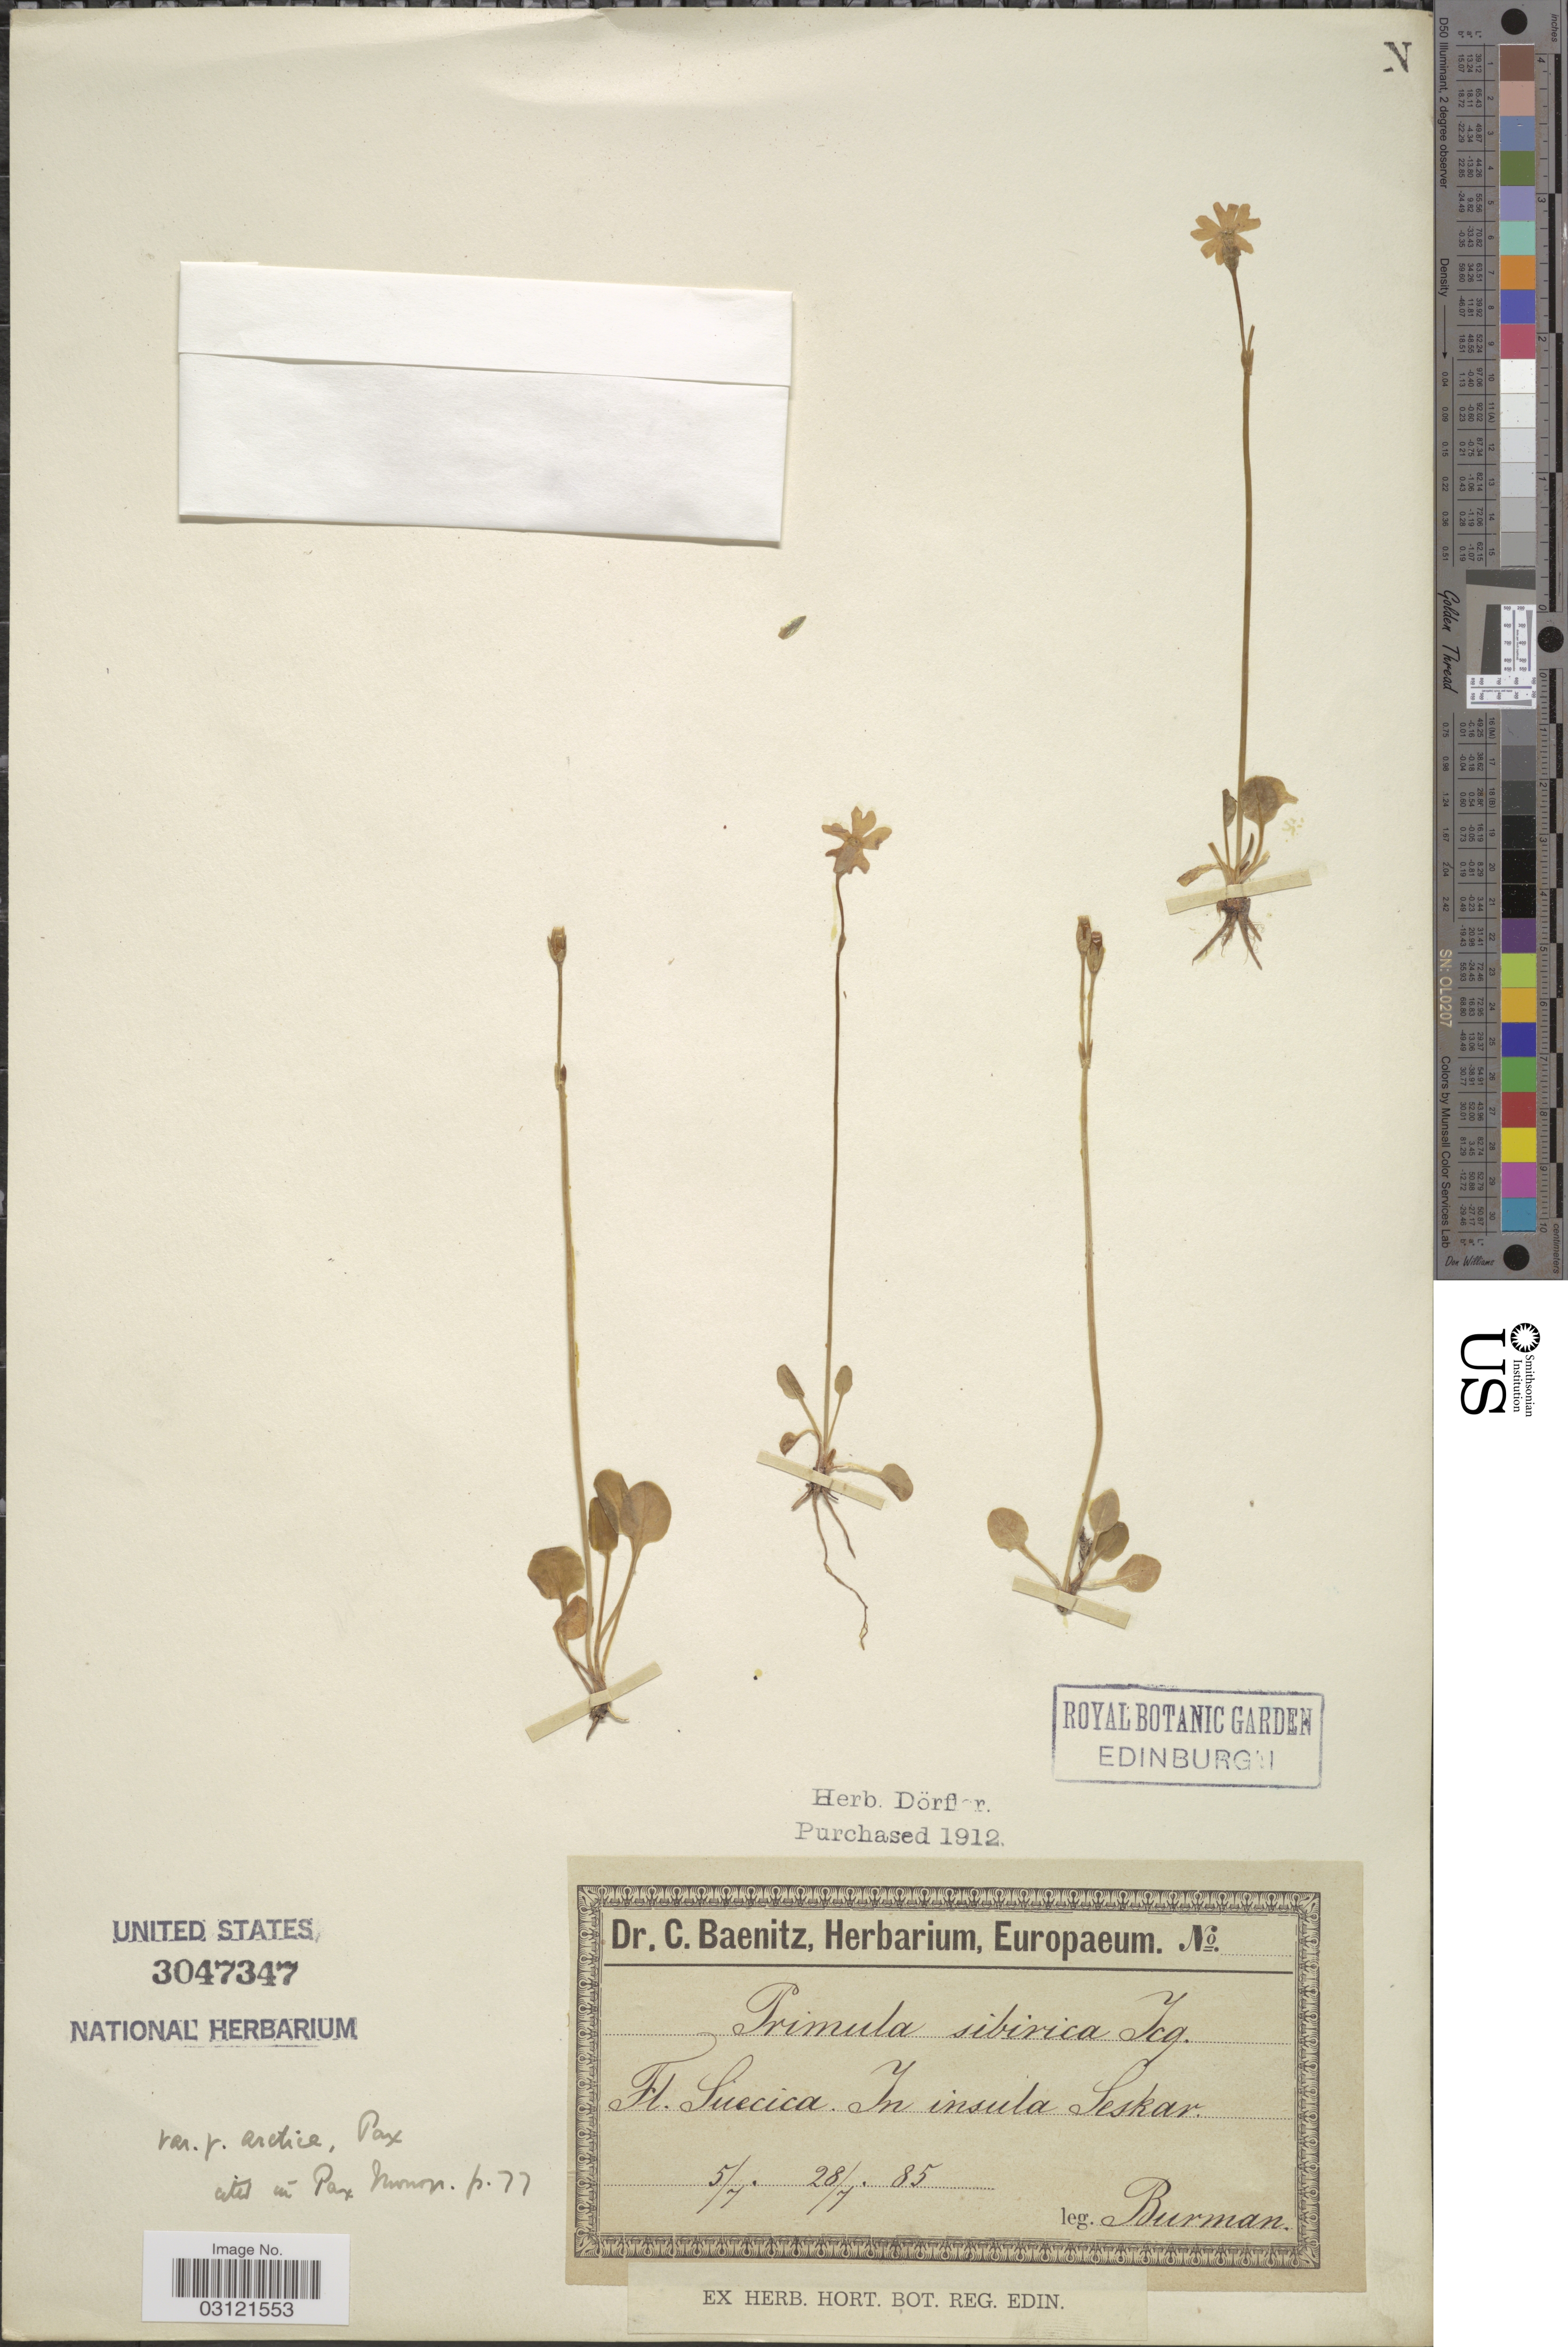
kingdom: Plantae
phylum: Tracheophyta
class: Magnoliopsida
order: Ericales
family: Primulaceae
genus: Primula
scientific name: Primula nutans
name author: Georgi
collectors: Burman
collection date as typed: Transcribed d/m/y: 5/7/85 to 28/7/85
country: Sweden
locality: Suecica. In insula Seskar.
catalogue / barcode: US 3047347